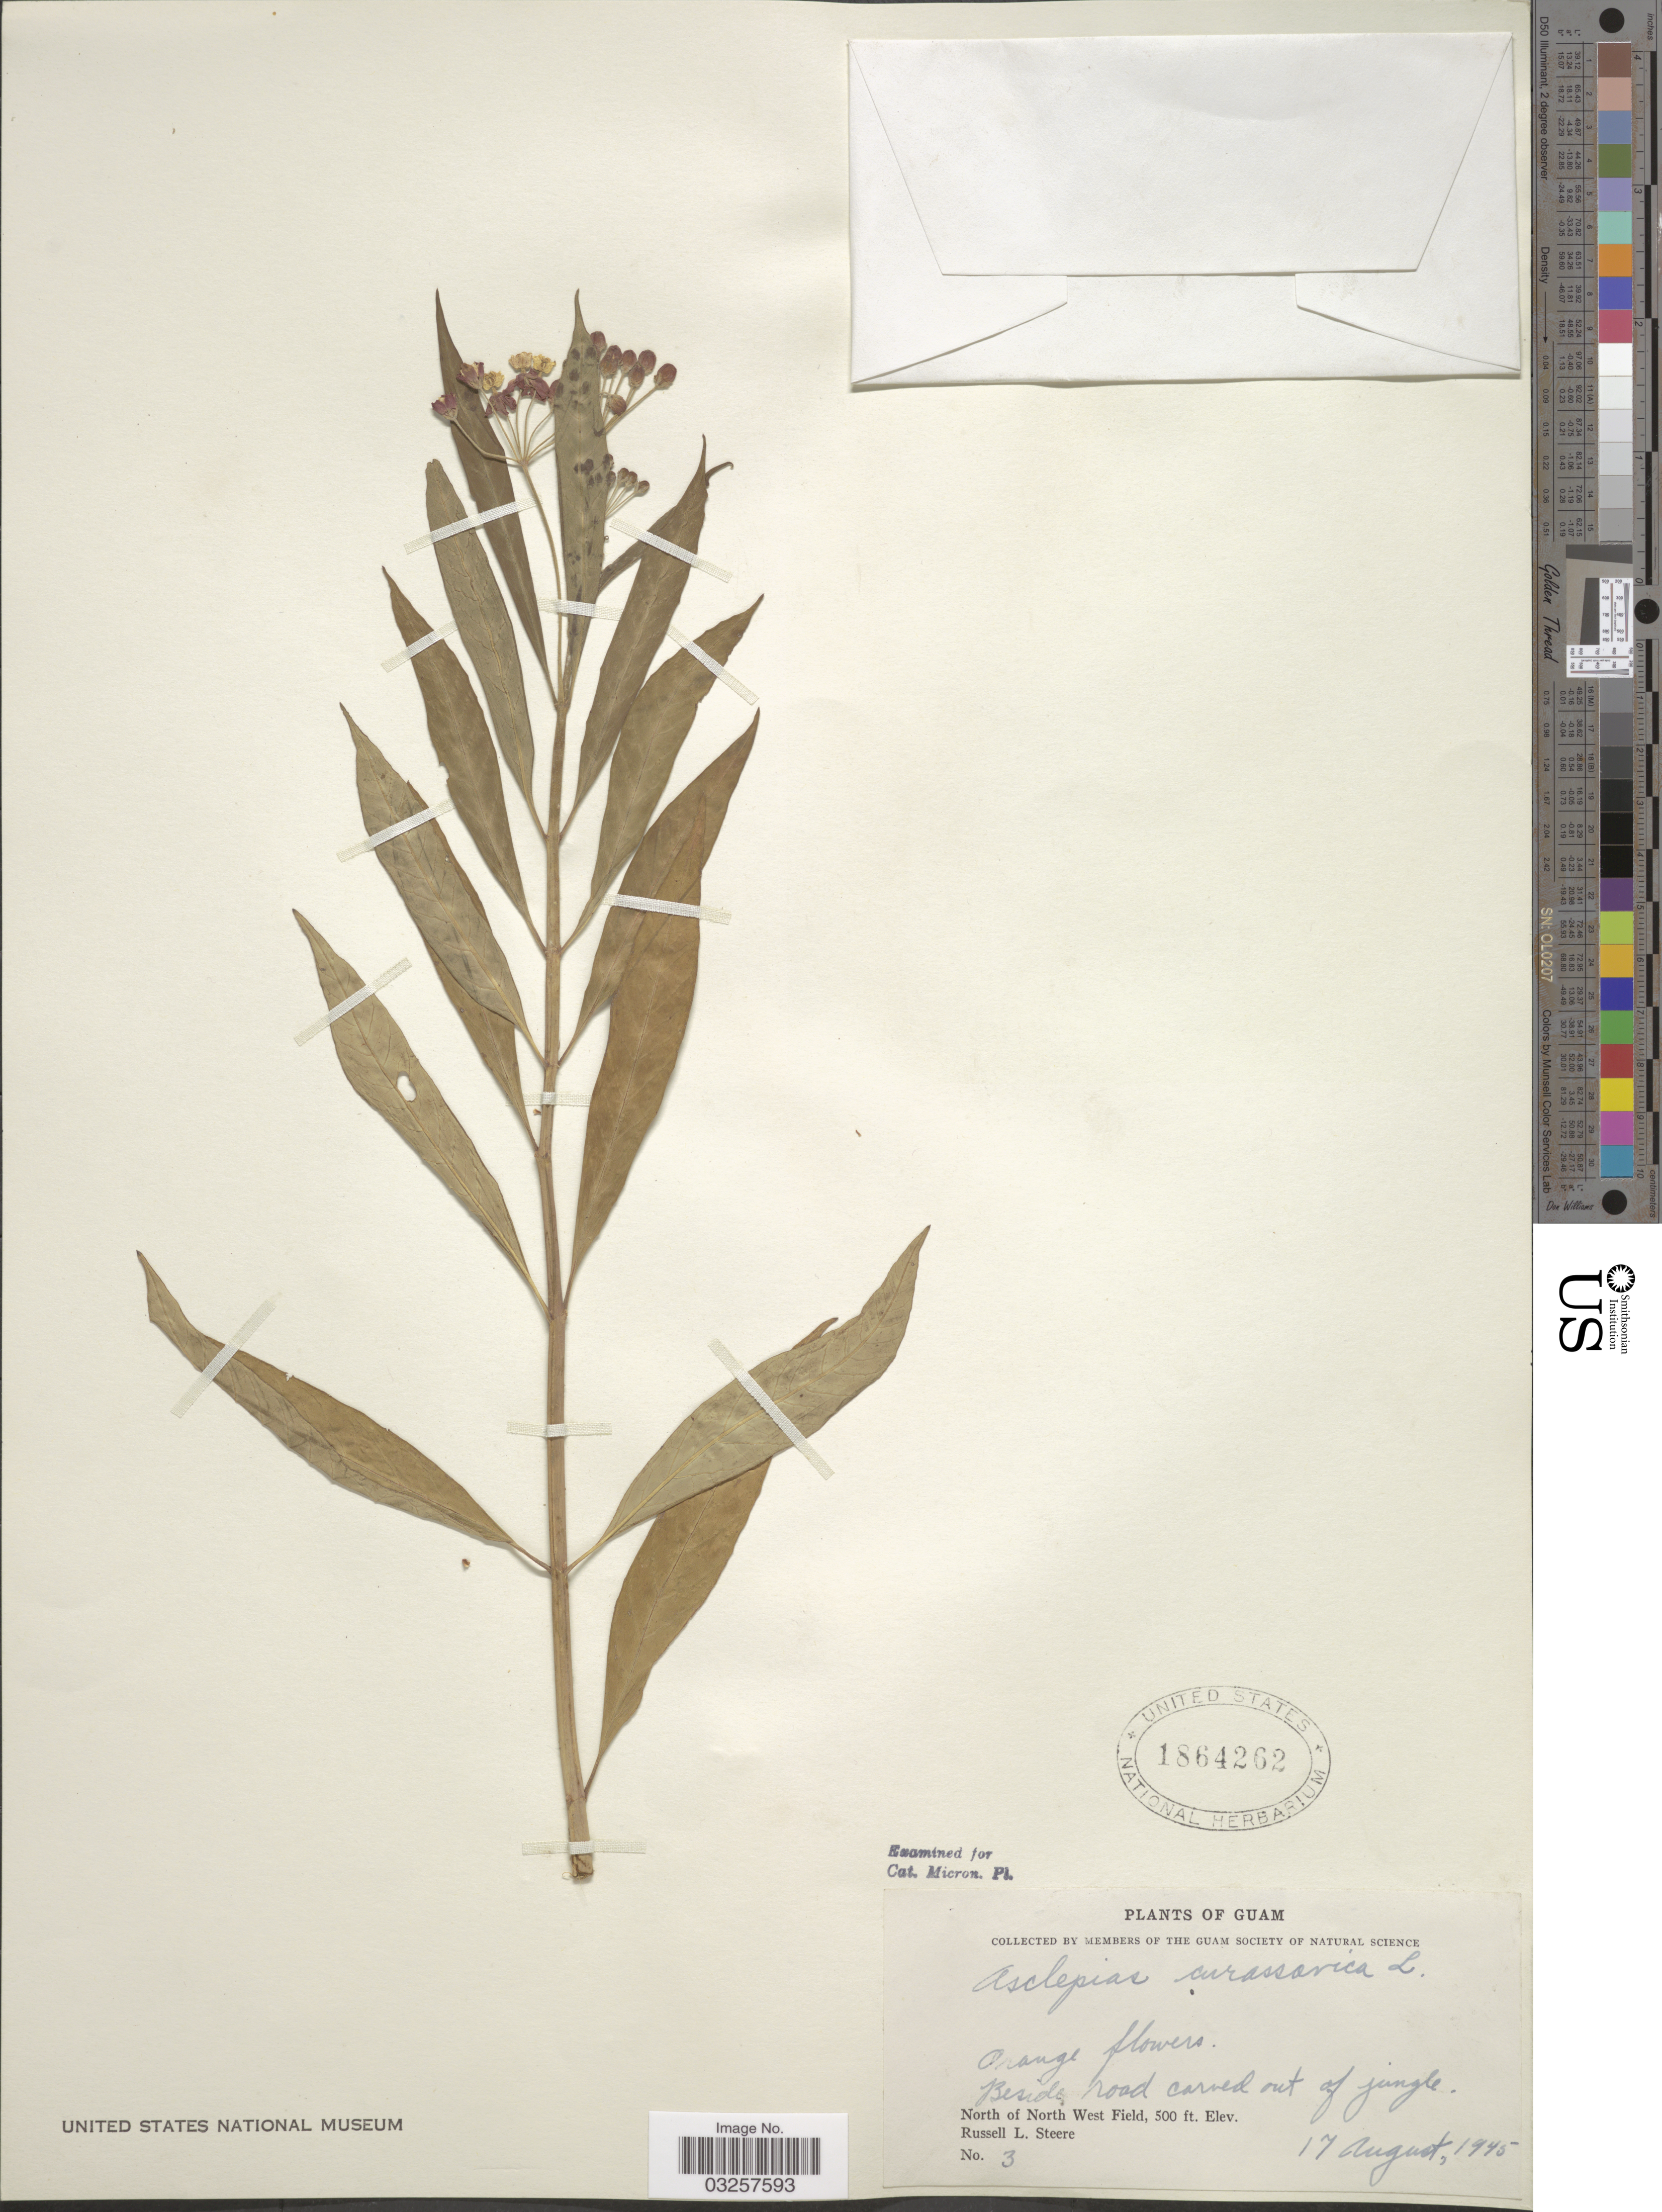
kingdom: Plantae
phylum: Tracheophyta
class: Magnoliopsida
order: Gentianales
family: Apocynaceae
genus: Asclepias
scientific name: Asclepias curassavica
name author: L.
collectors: R. L. Steere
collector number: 3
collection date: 1945-08-17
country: Guam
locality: North of North West Field.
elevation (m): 152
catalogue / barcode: US 1864262